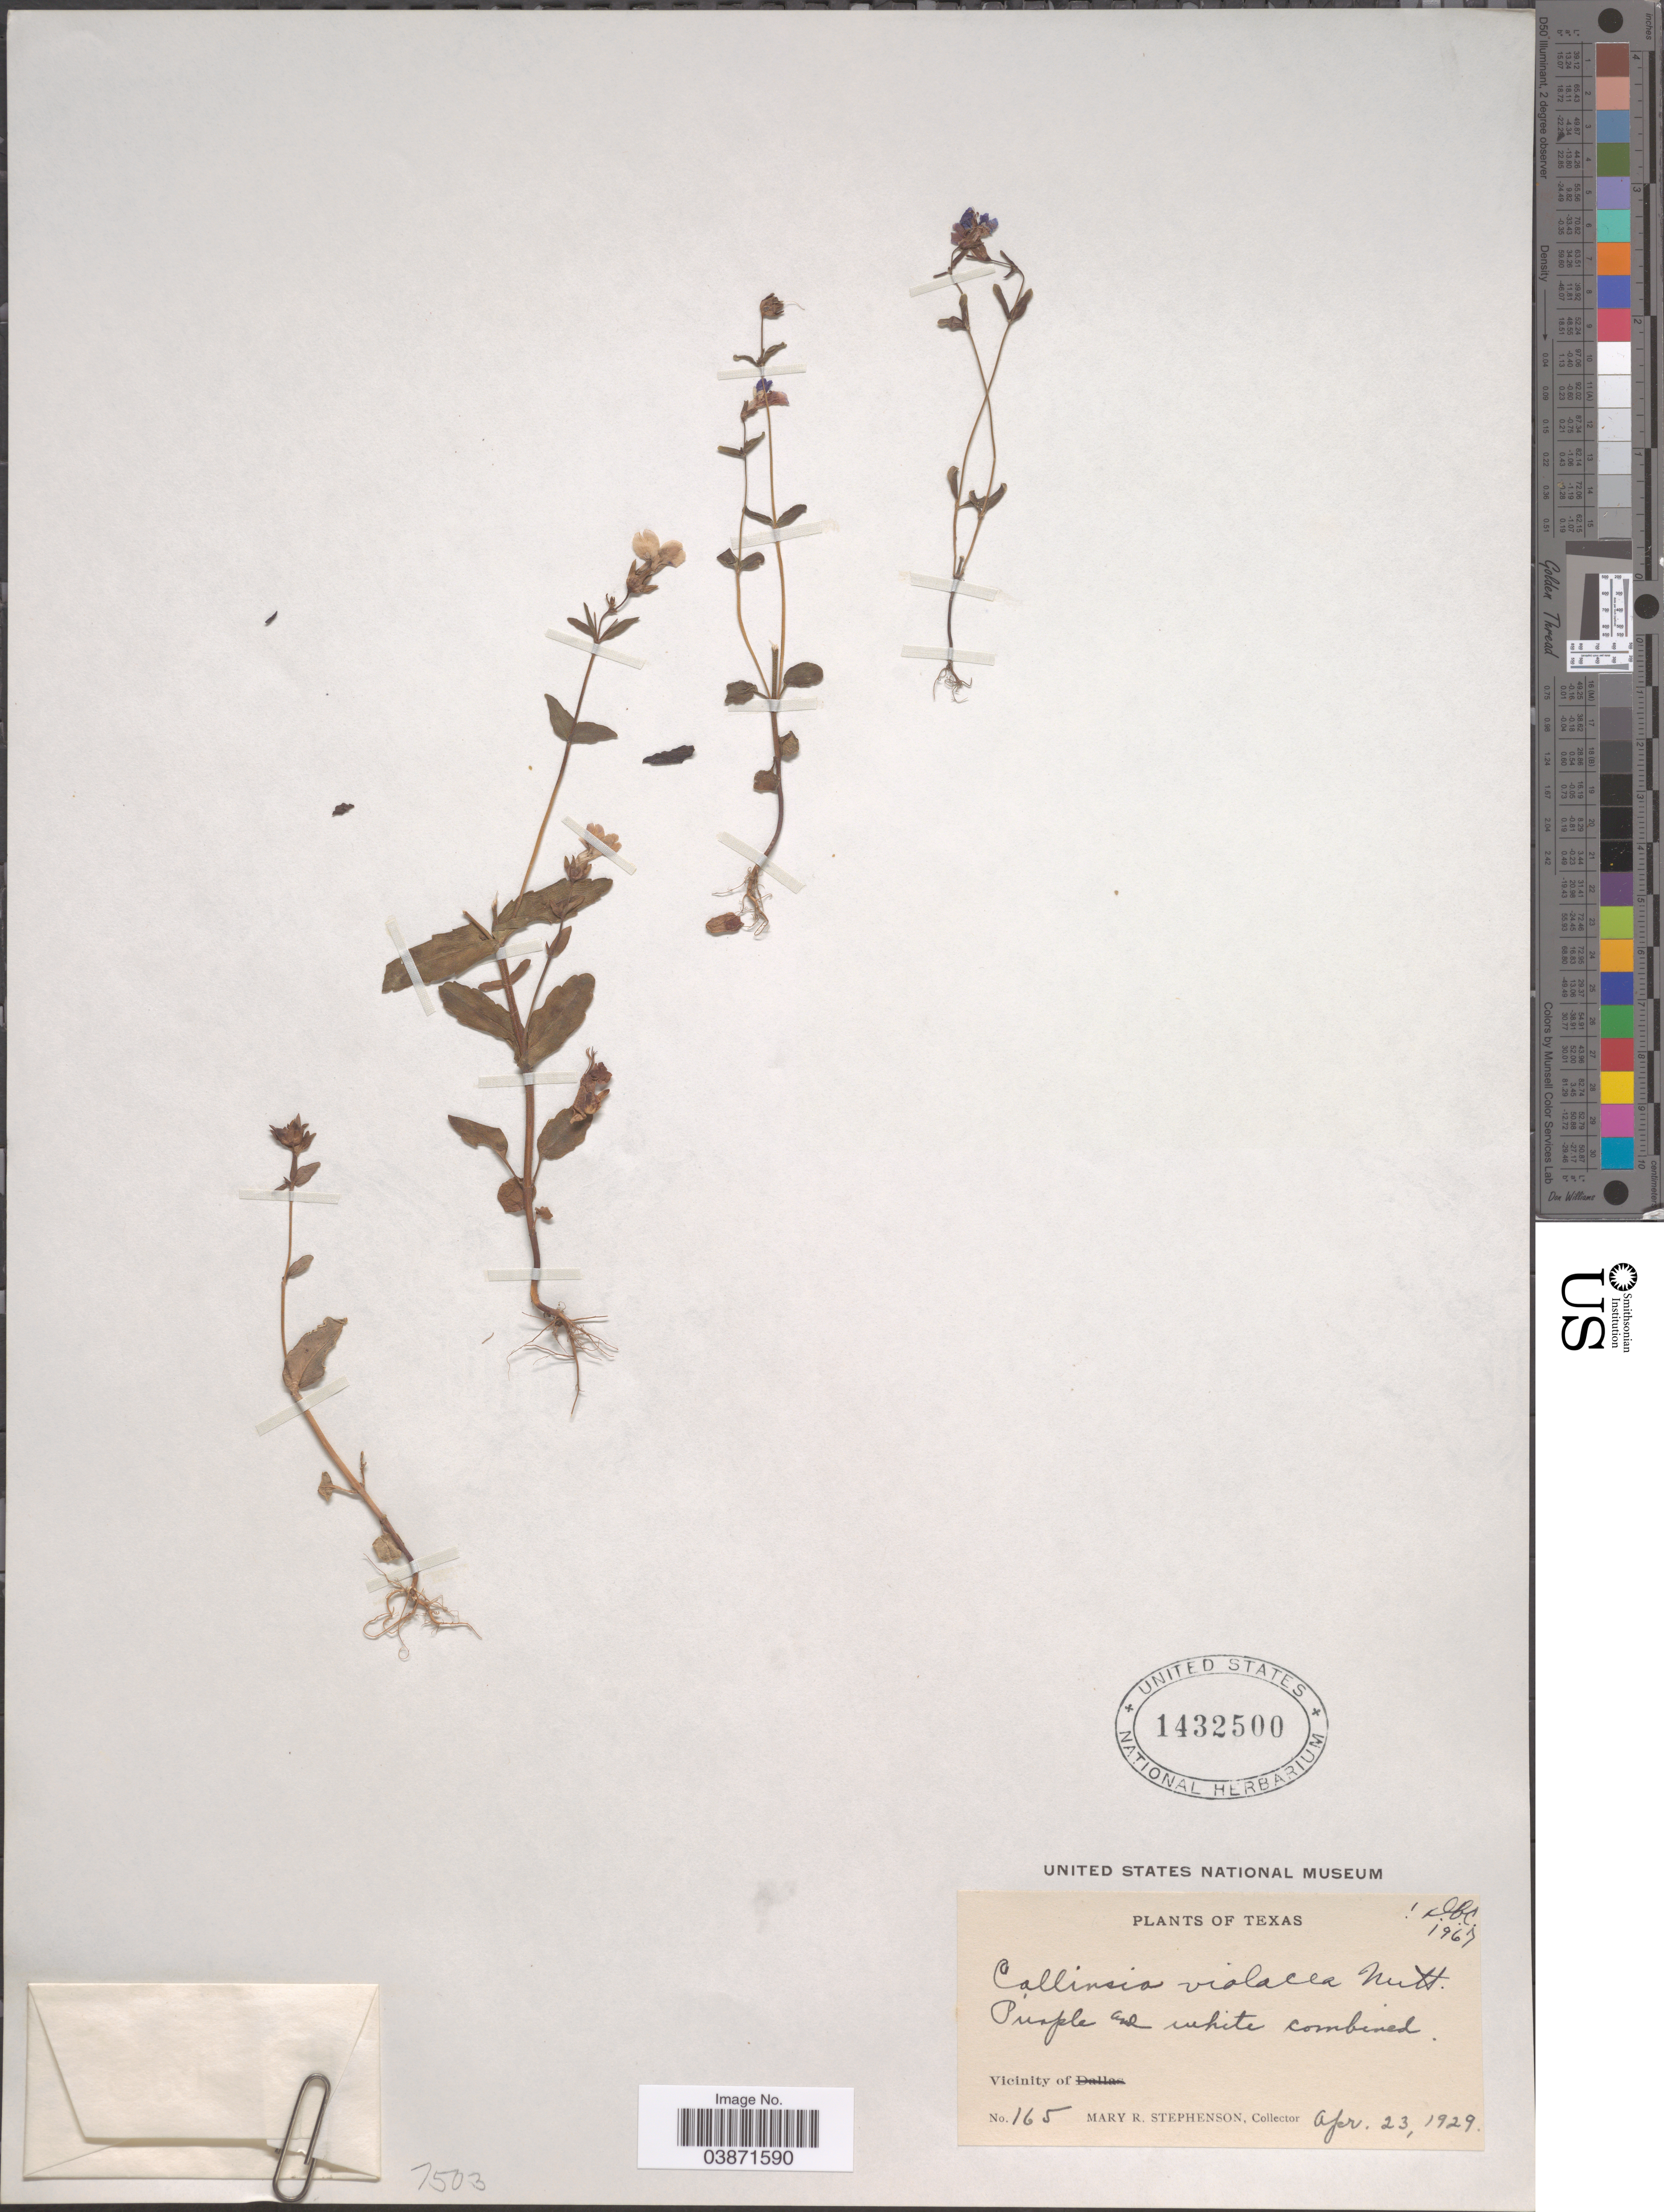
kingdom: Plantae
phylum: Tracheophyta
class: Magnoliopsida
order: Lamiales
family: Plantaginaceae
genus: Collinsia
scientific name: Collinsia violacea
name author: Nutt.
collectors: M. Stephenson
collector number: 165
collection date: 1929-04-23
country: United States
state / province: Texas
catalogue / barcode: US 1432500